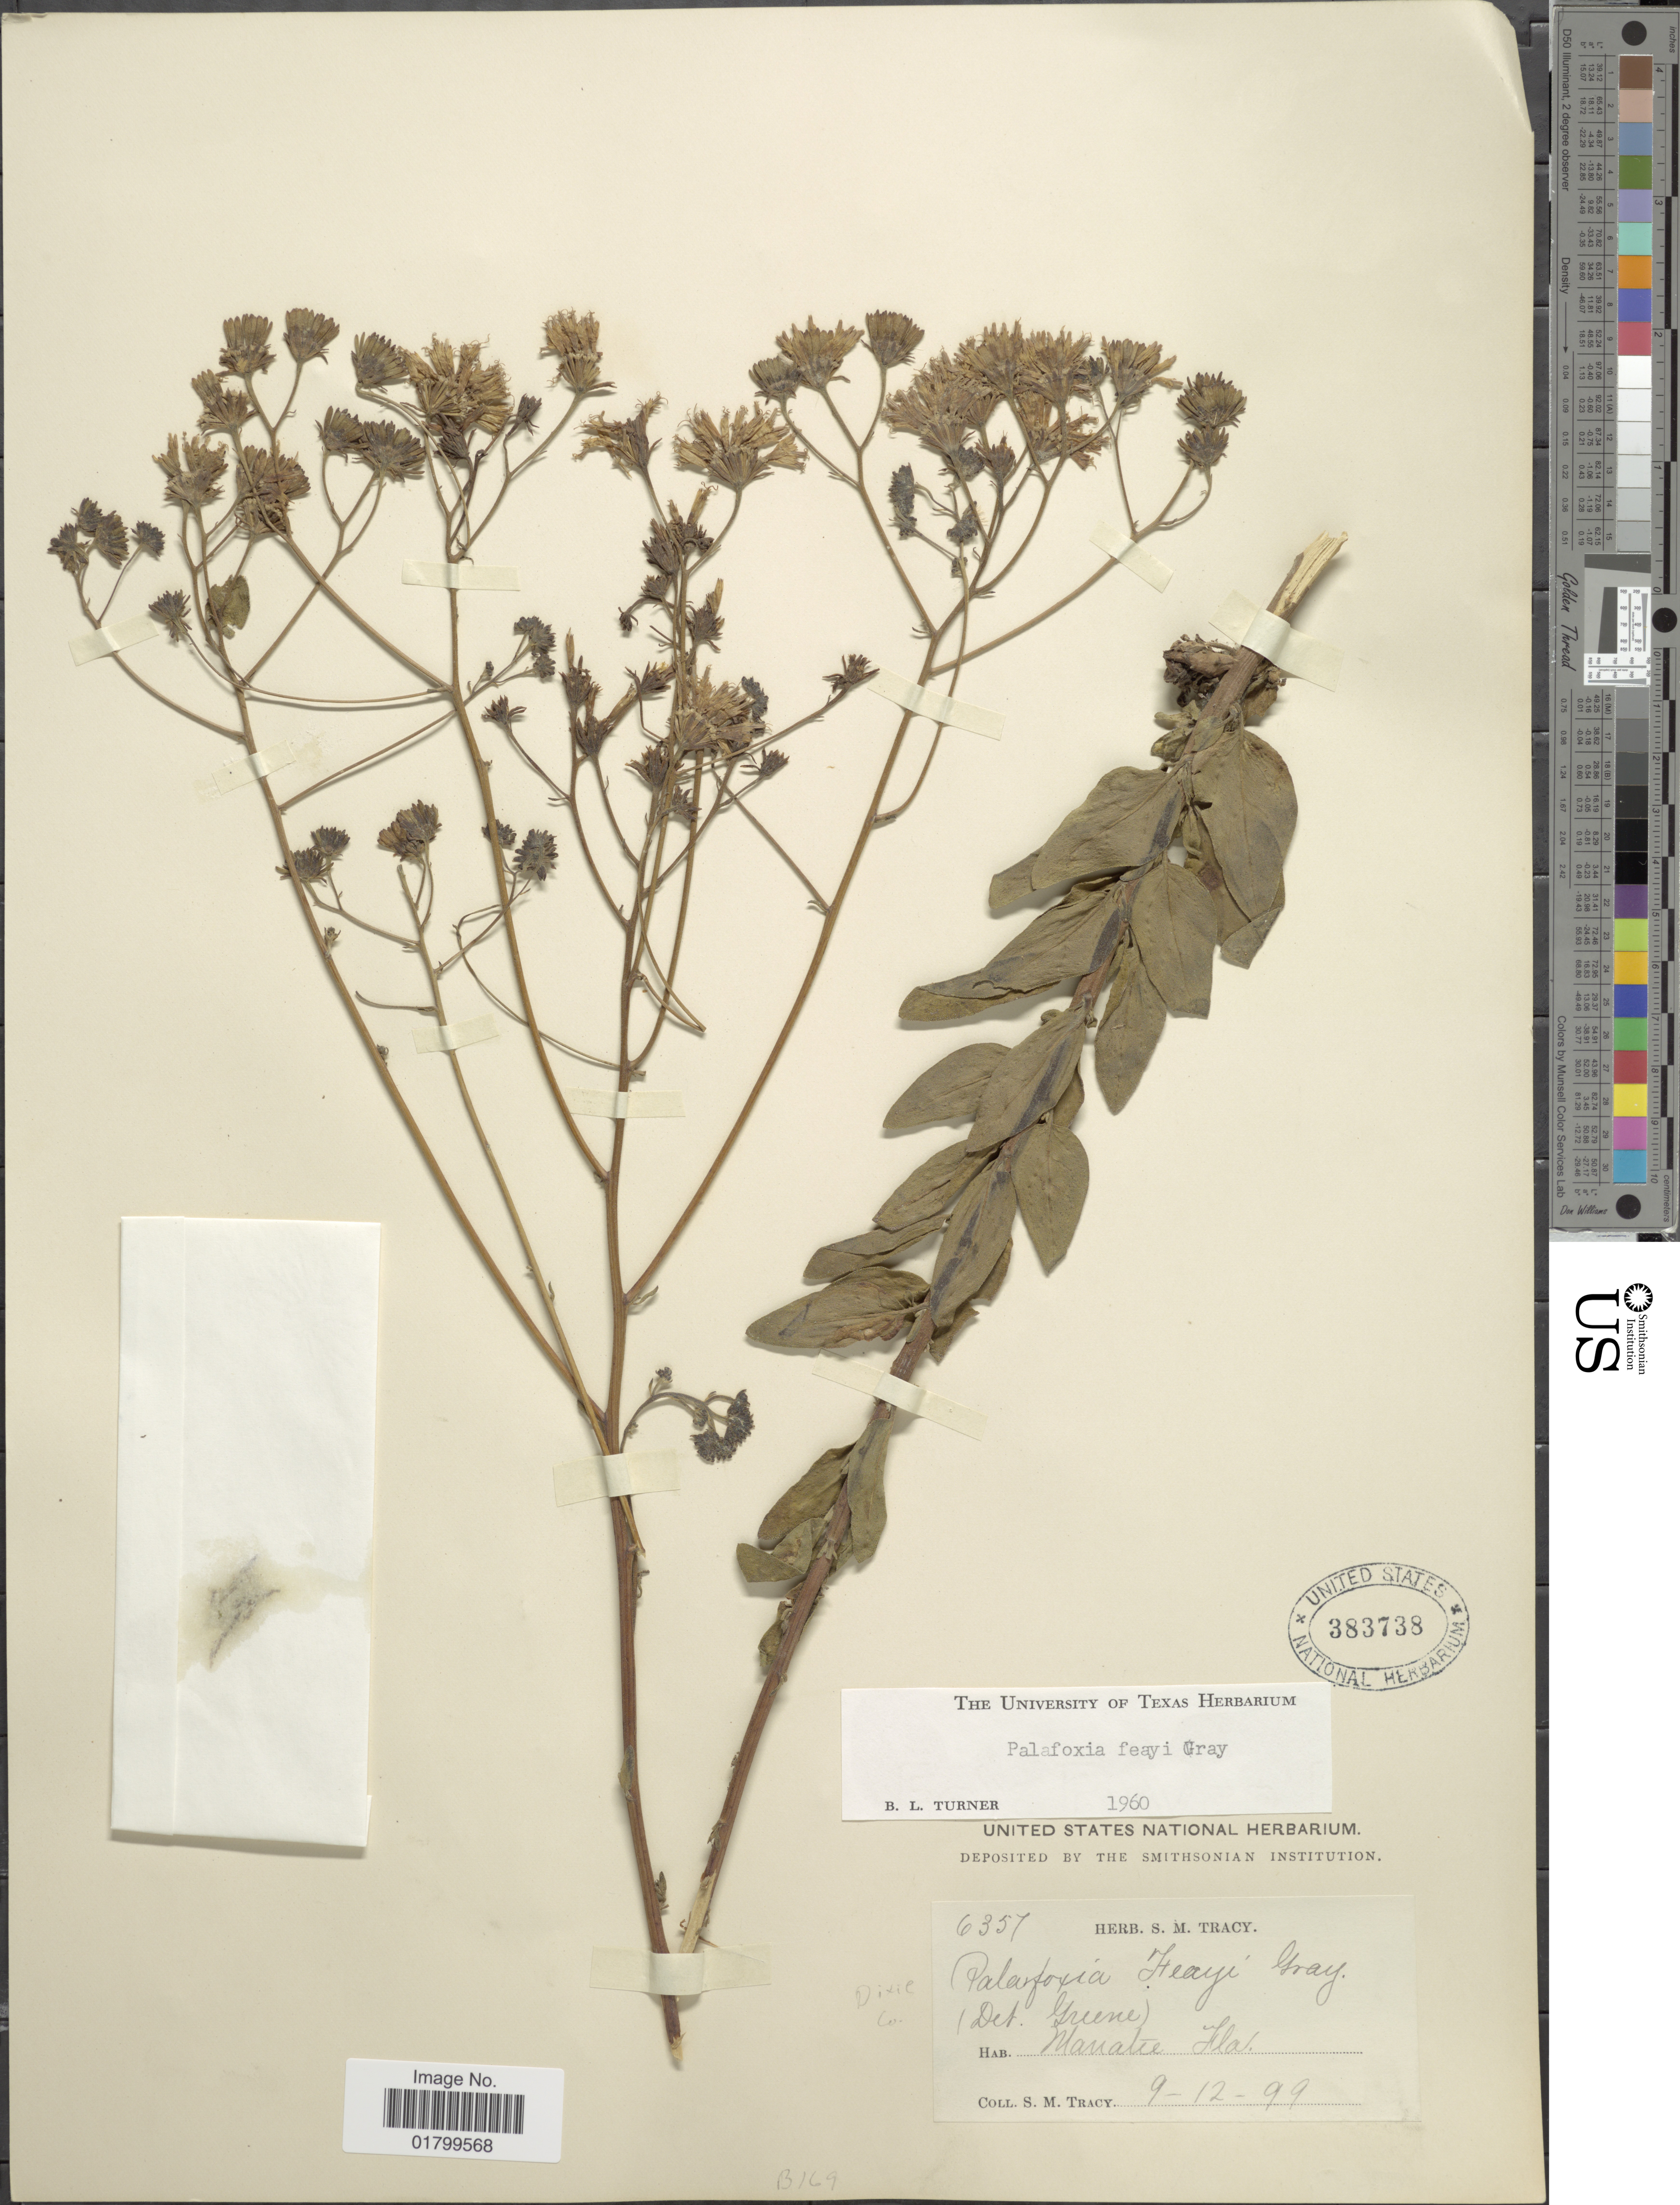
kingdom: Plantae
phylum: Tracheophyta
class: Magnoliopsida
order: Asterales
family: Asteraceae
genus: Palafoxia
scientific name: Palafoxia feayi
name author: A. Gray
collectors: S. M. Tracy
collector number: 6357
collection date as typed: Transcribed d/m/y: 12/9/99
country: United States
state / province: Florida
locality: Mantee, Fla.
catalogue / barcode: US 383738